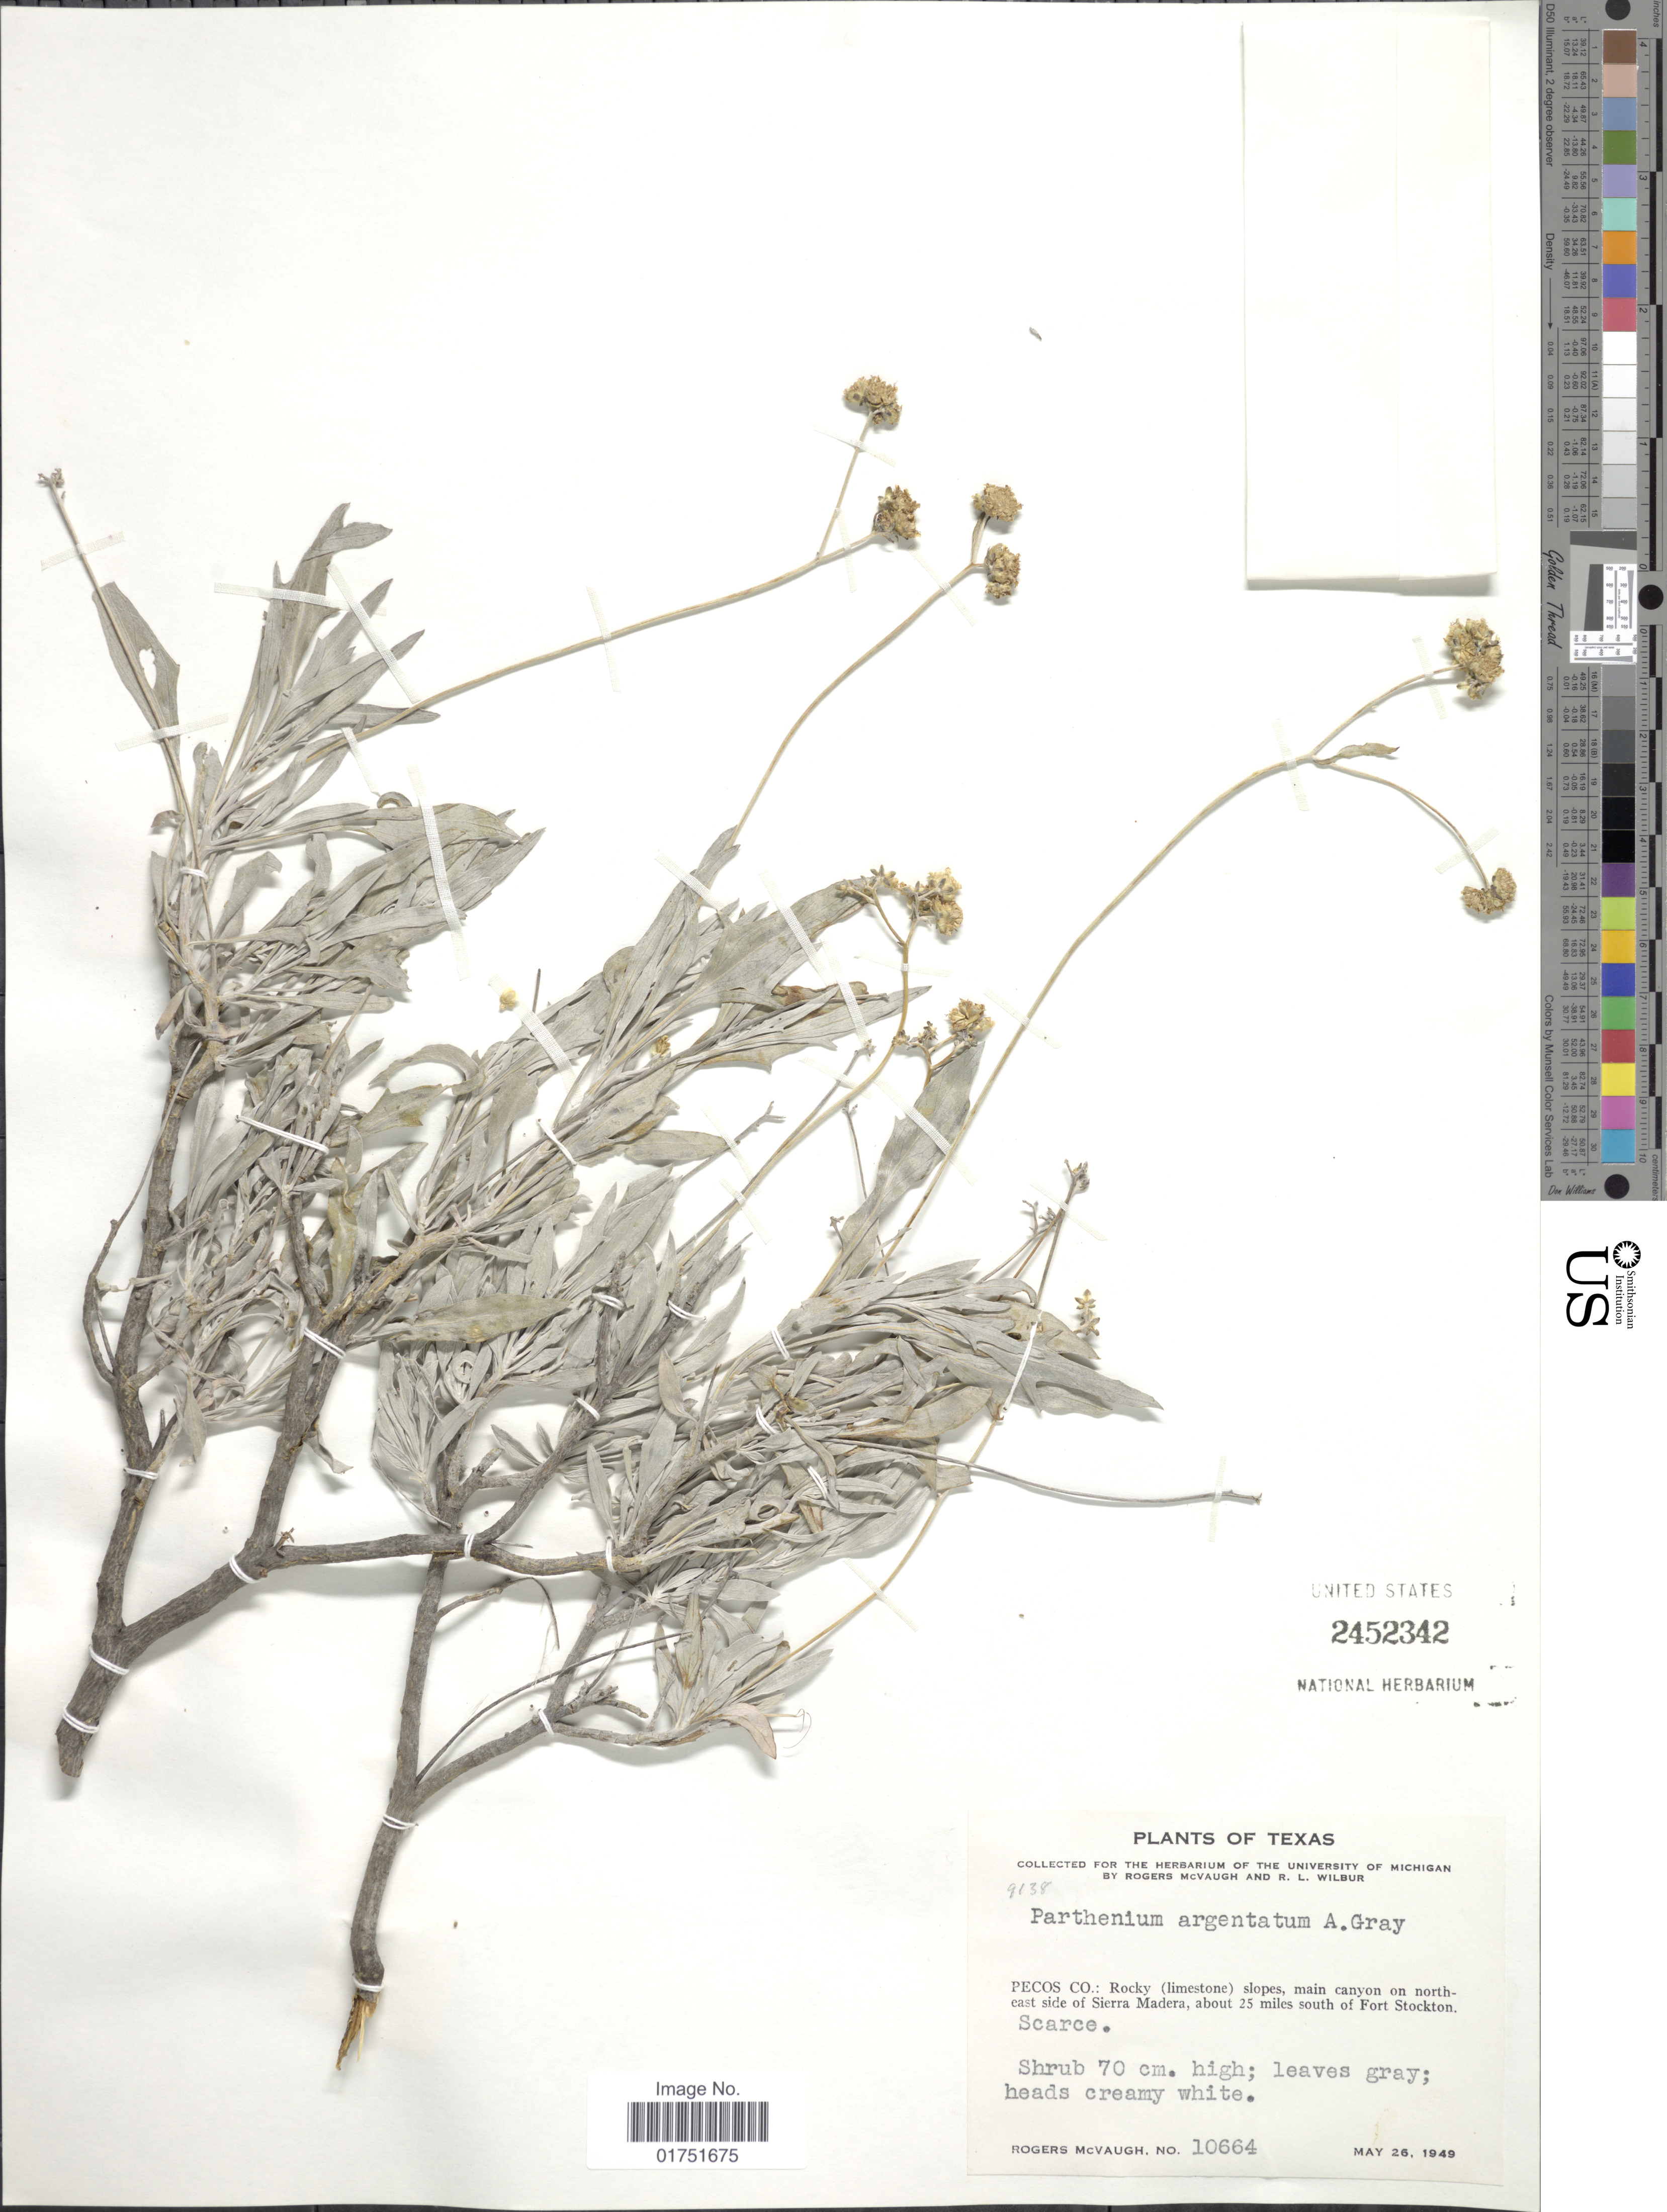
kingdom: Plantae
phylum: Tracheophyta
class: Magnoliopsida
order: Asterales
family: Asteraceae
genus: Parthenium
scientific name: Parthenium argentatum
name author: A. Gray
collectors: R. McVaugh & R. L. Wilbur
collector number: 10664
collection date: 1949-05-26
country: United States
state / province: Texas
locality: Pecos Co., main canyon on northeast side of Sierra Madera, about 25 miles south of Fort Stockton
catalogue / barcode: US 2452342